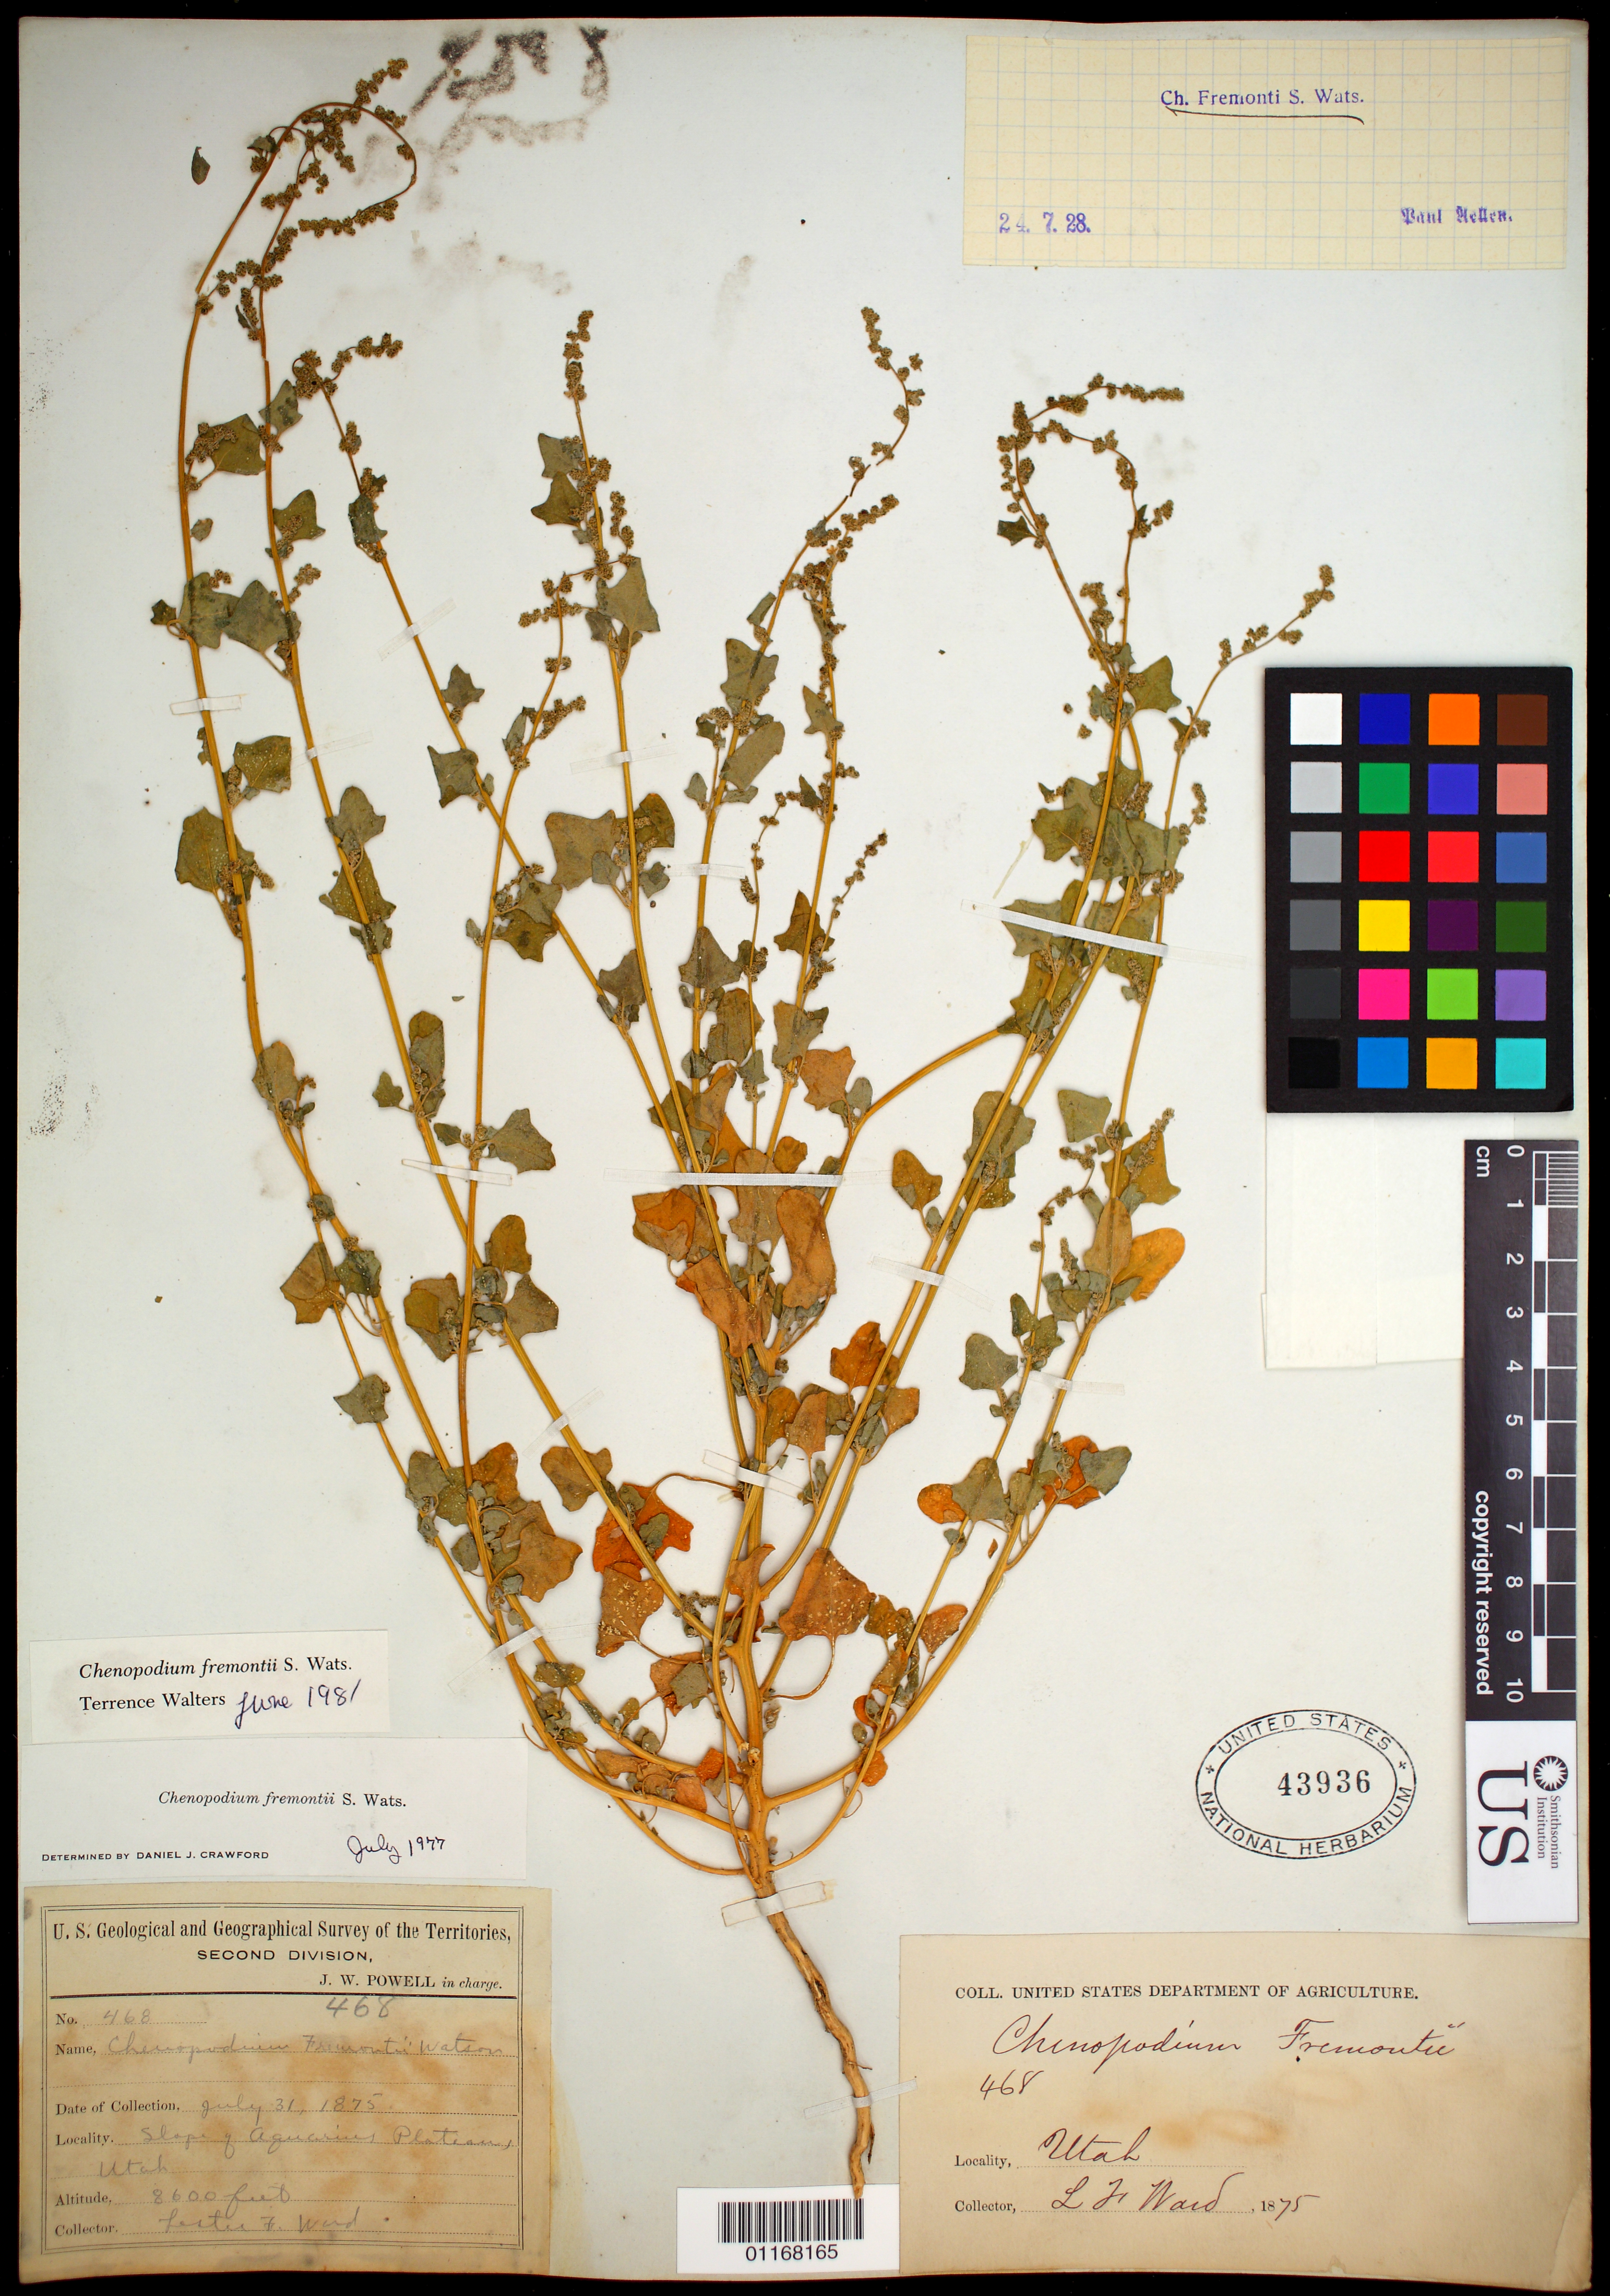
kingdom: Plantae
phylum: Tracheophyta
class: Magnoliopsida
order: Caryophyllales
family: Amaranthaceae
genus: Chenopodium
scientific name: Chenopodium fremontii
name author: S. Watson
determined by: Walters, T.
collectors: L. F. Ward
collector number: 468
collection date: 1875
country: United States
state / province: Utah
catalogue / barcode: US 43936